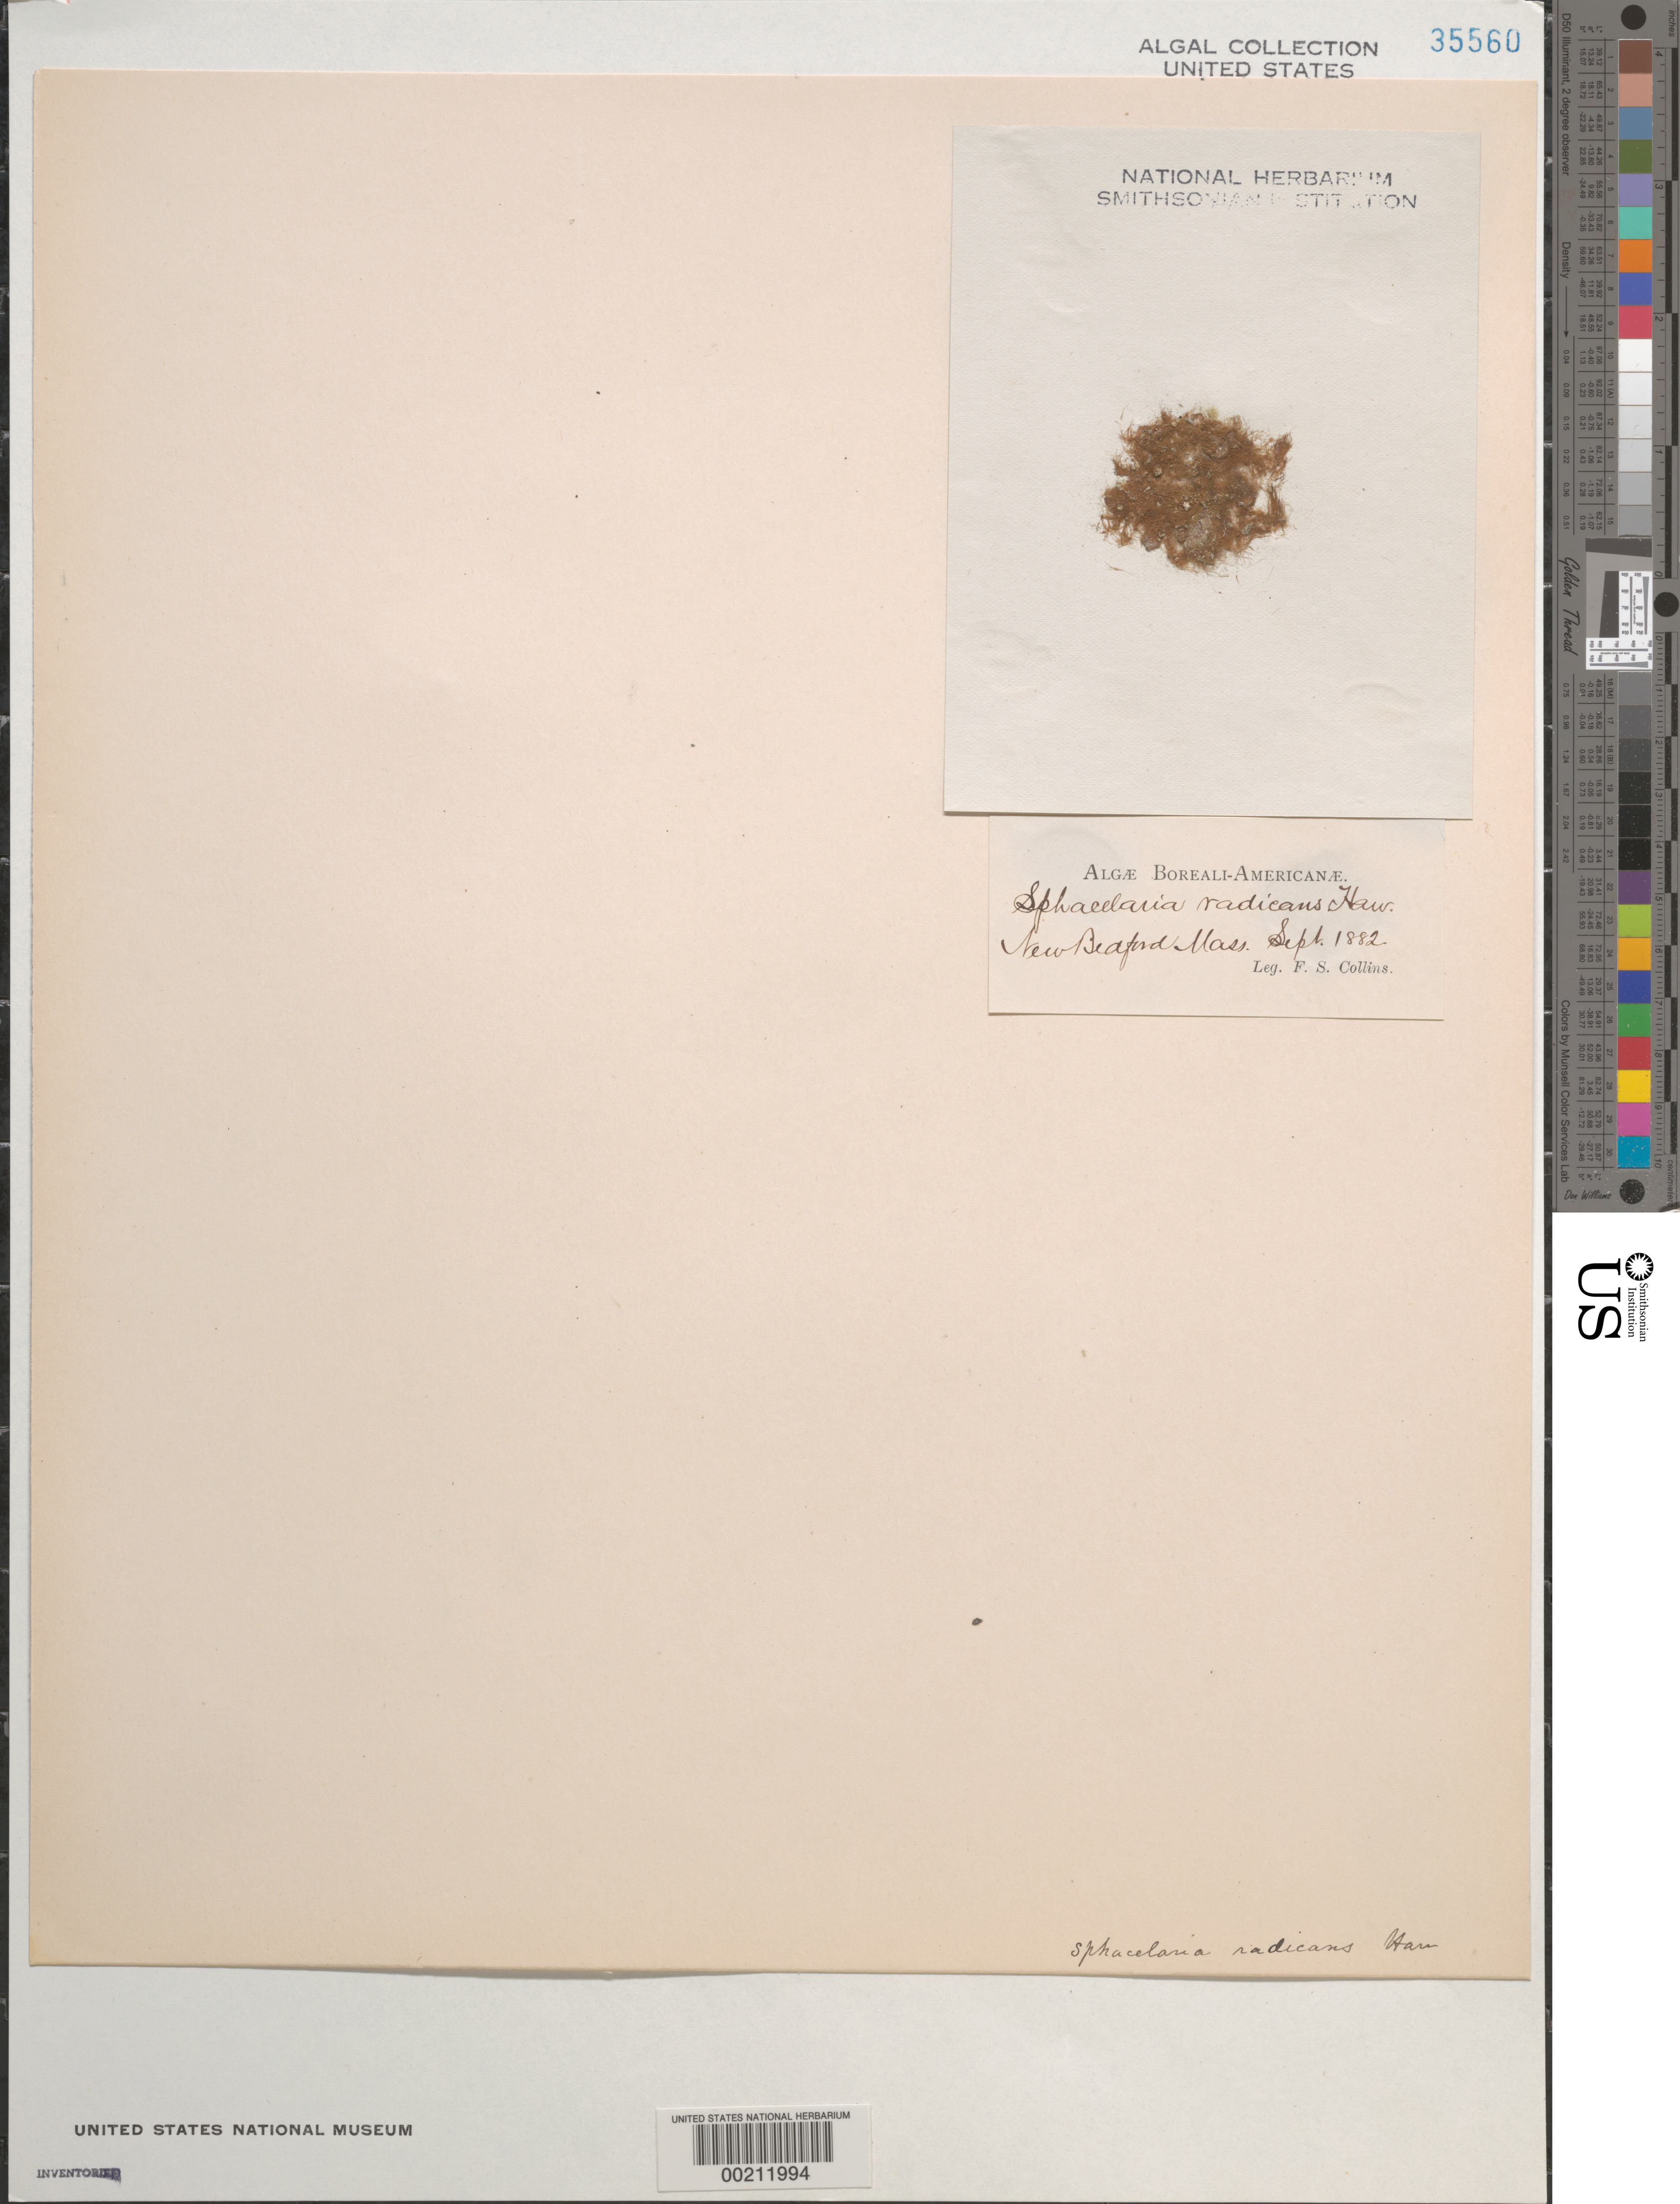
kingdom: Chromista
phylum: Ochrophyta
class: Phaeophyceae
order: Sphacelariales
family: Stypocaulaceae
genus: Protohalopteris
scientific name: Protohalopteris radicans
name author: (Dillwyn) Draisma et al.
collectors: F. Collins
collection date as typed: Sep 1882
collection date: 1882-09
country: United States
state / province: Massachusetts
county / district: Bristol County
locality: New Bedford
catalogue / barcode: US 35560